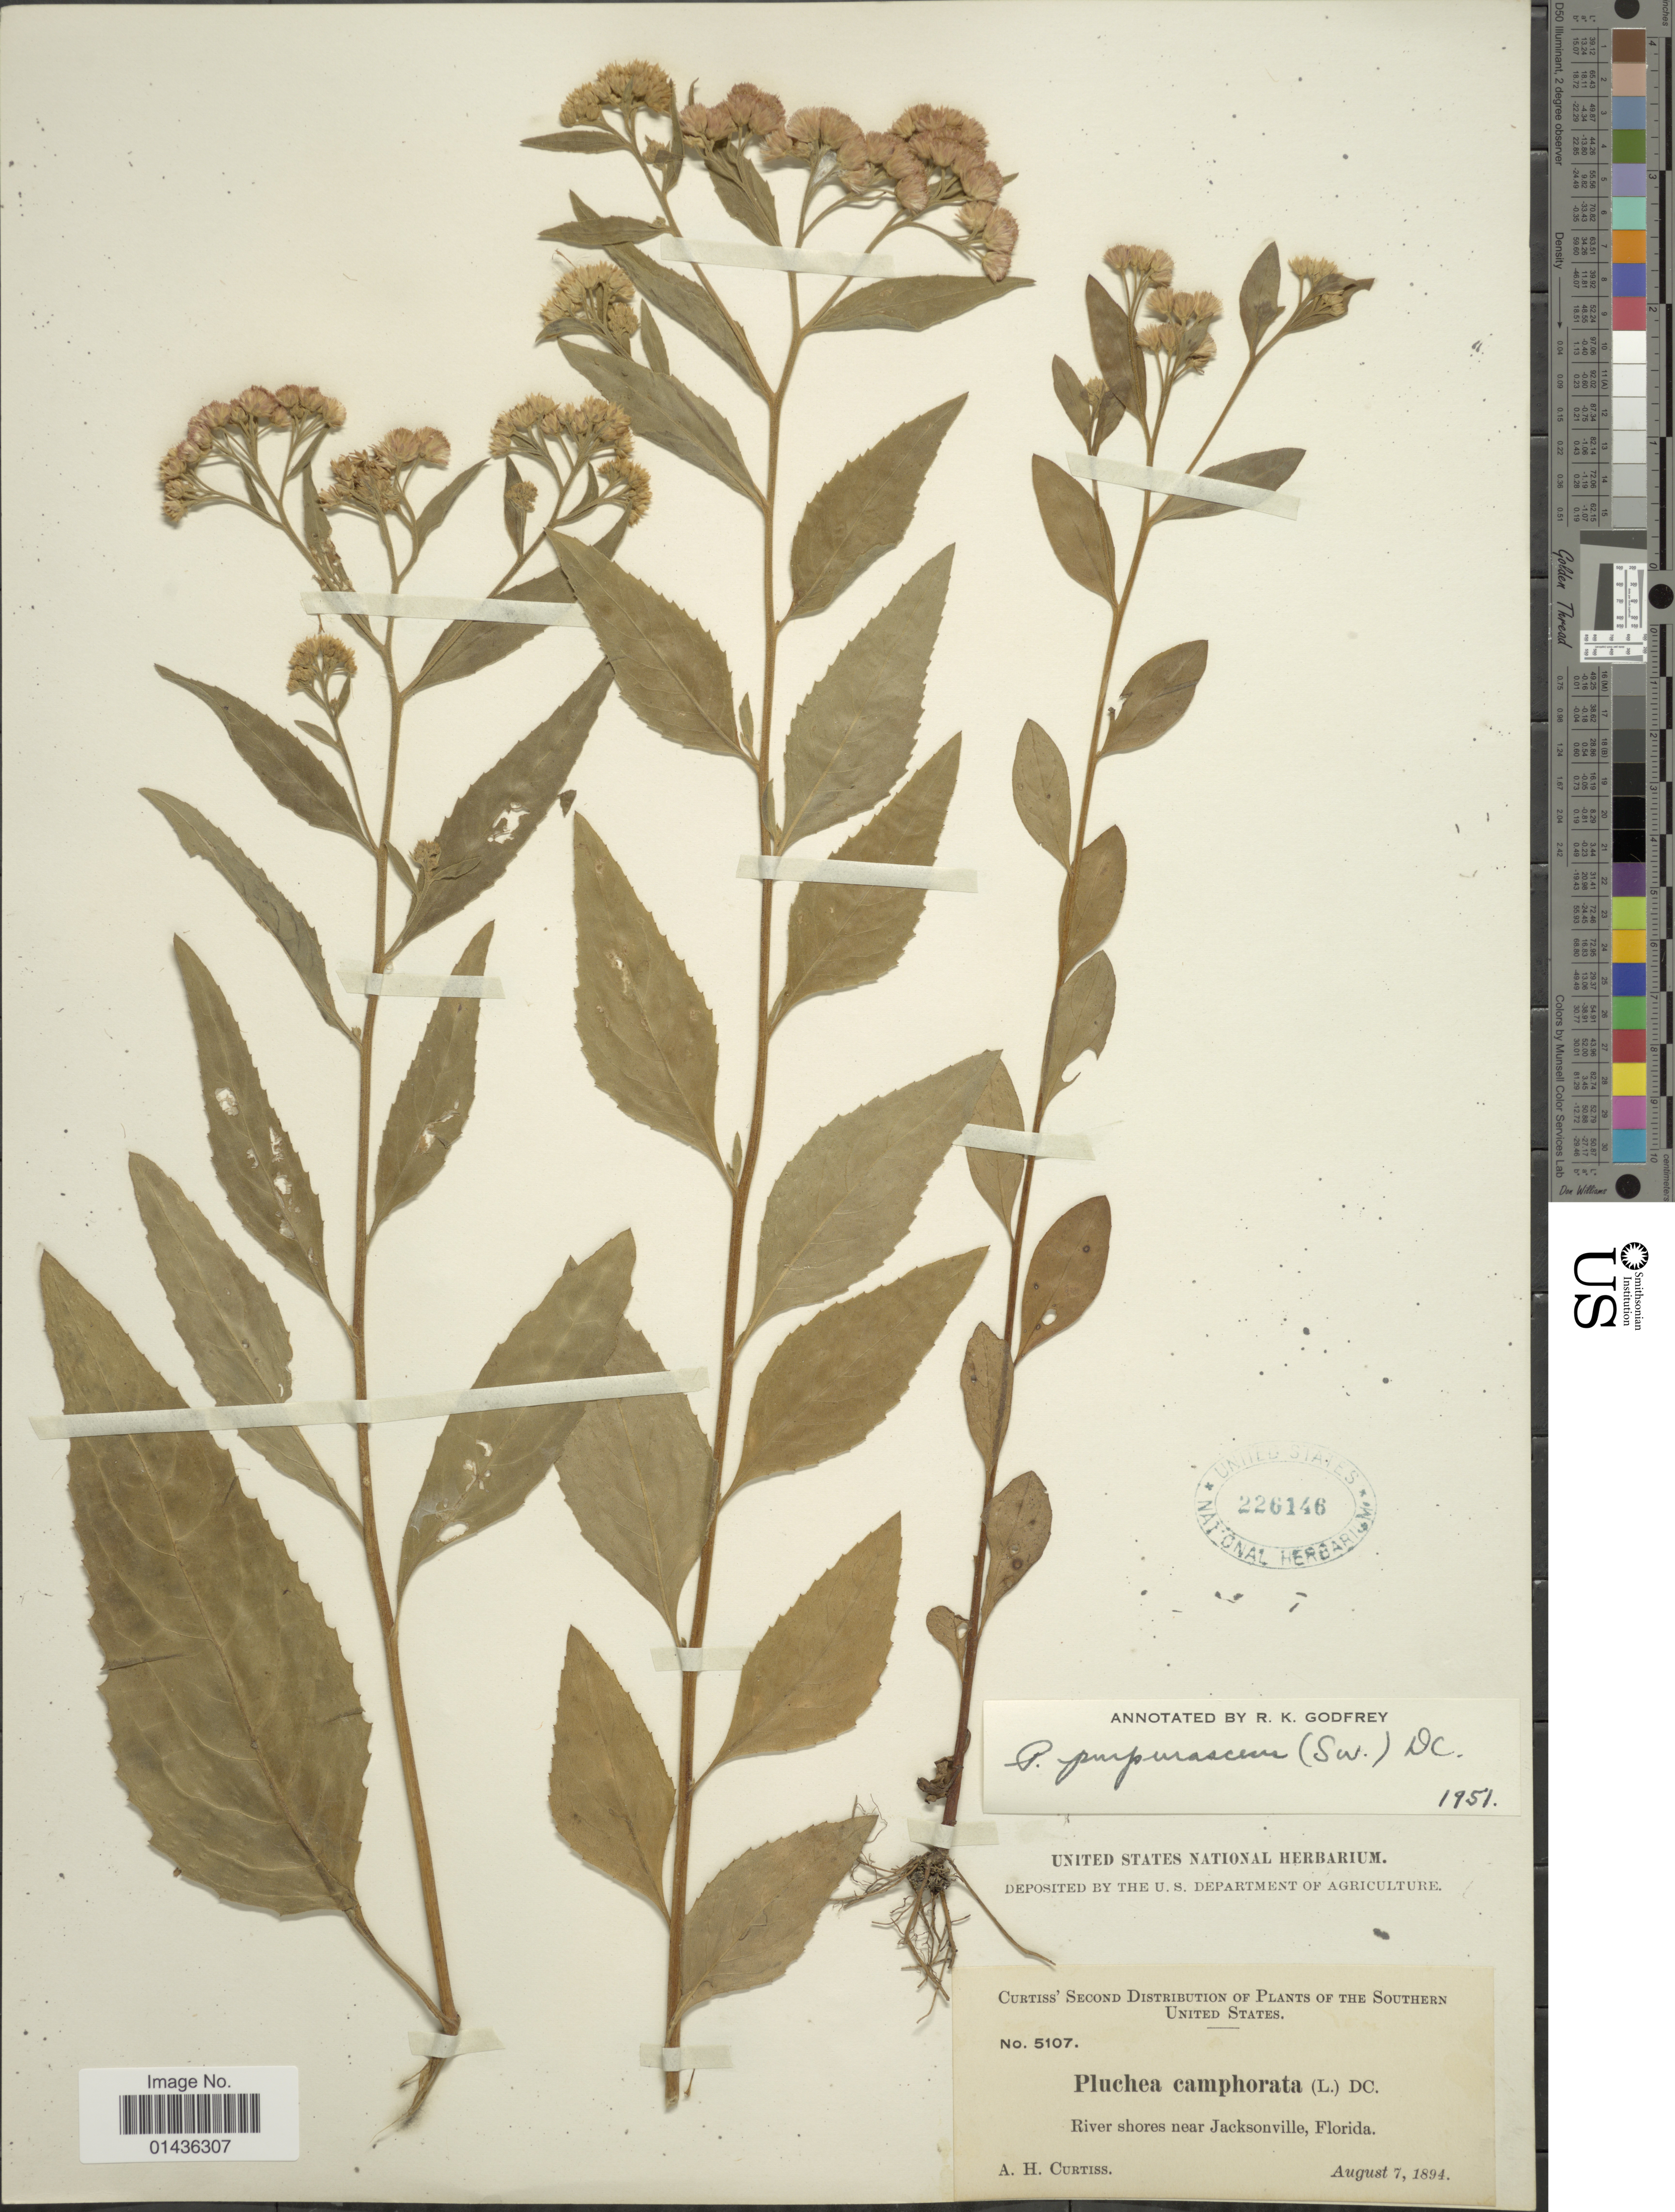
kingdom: Plantae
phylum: Tracheophyta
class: Magnoliopsida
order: Asterales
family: Asteraceae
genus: Pluchea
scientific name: Pluchea odorata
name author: (L.) Cass.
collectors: A. H. Curtiss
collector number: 5107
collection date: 1894-08-07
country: United States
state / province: Florida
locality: Southern United States, near Jacksonville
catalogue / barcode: US 226146